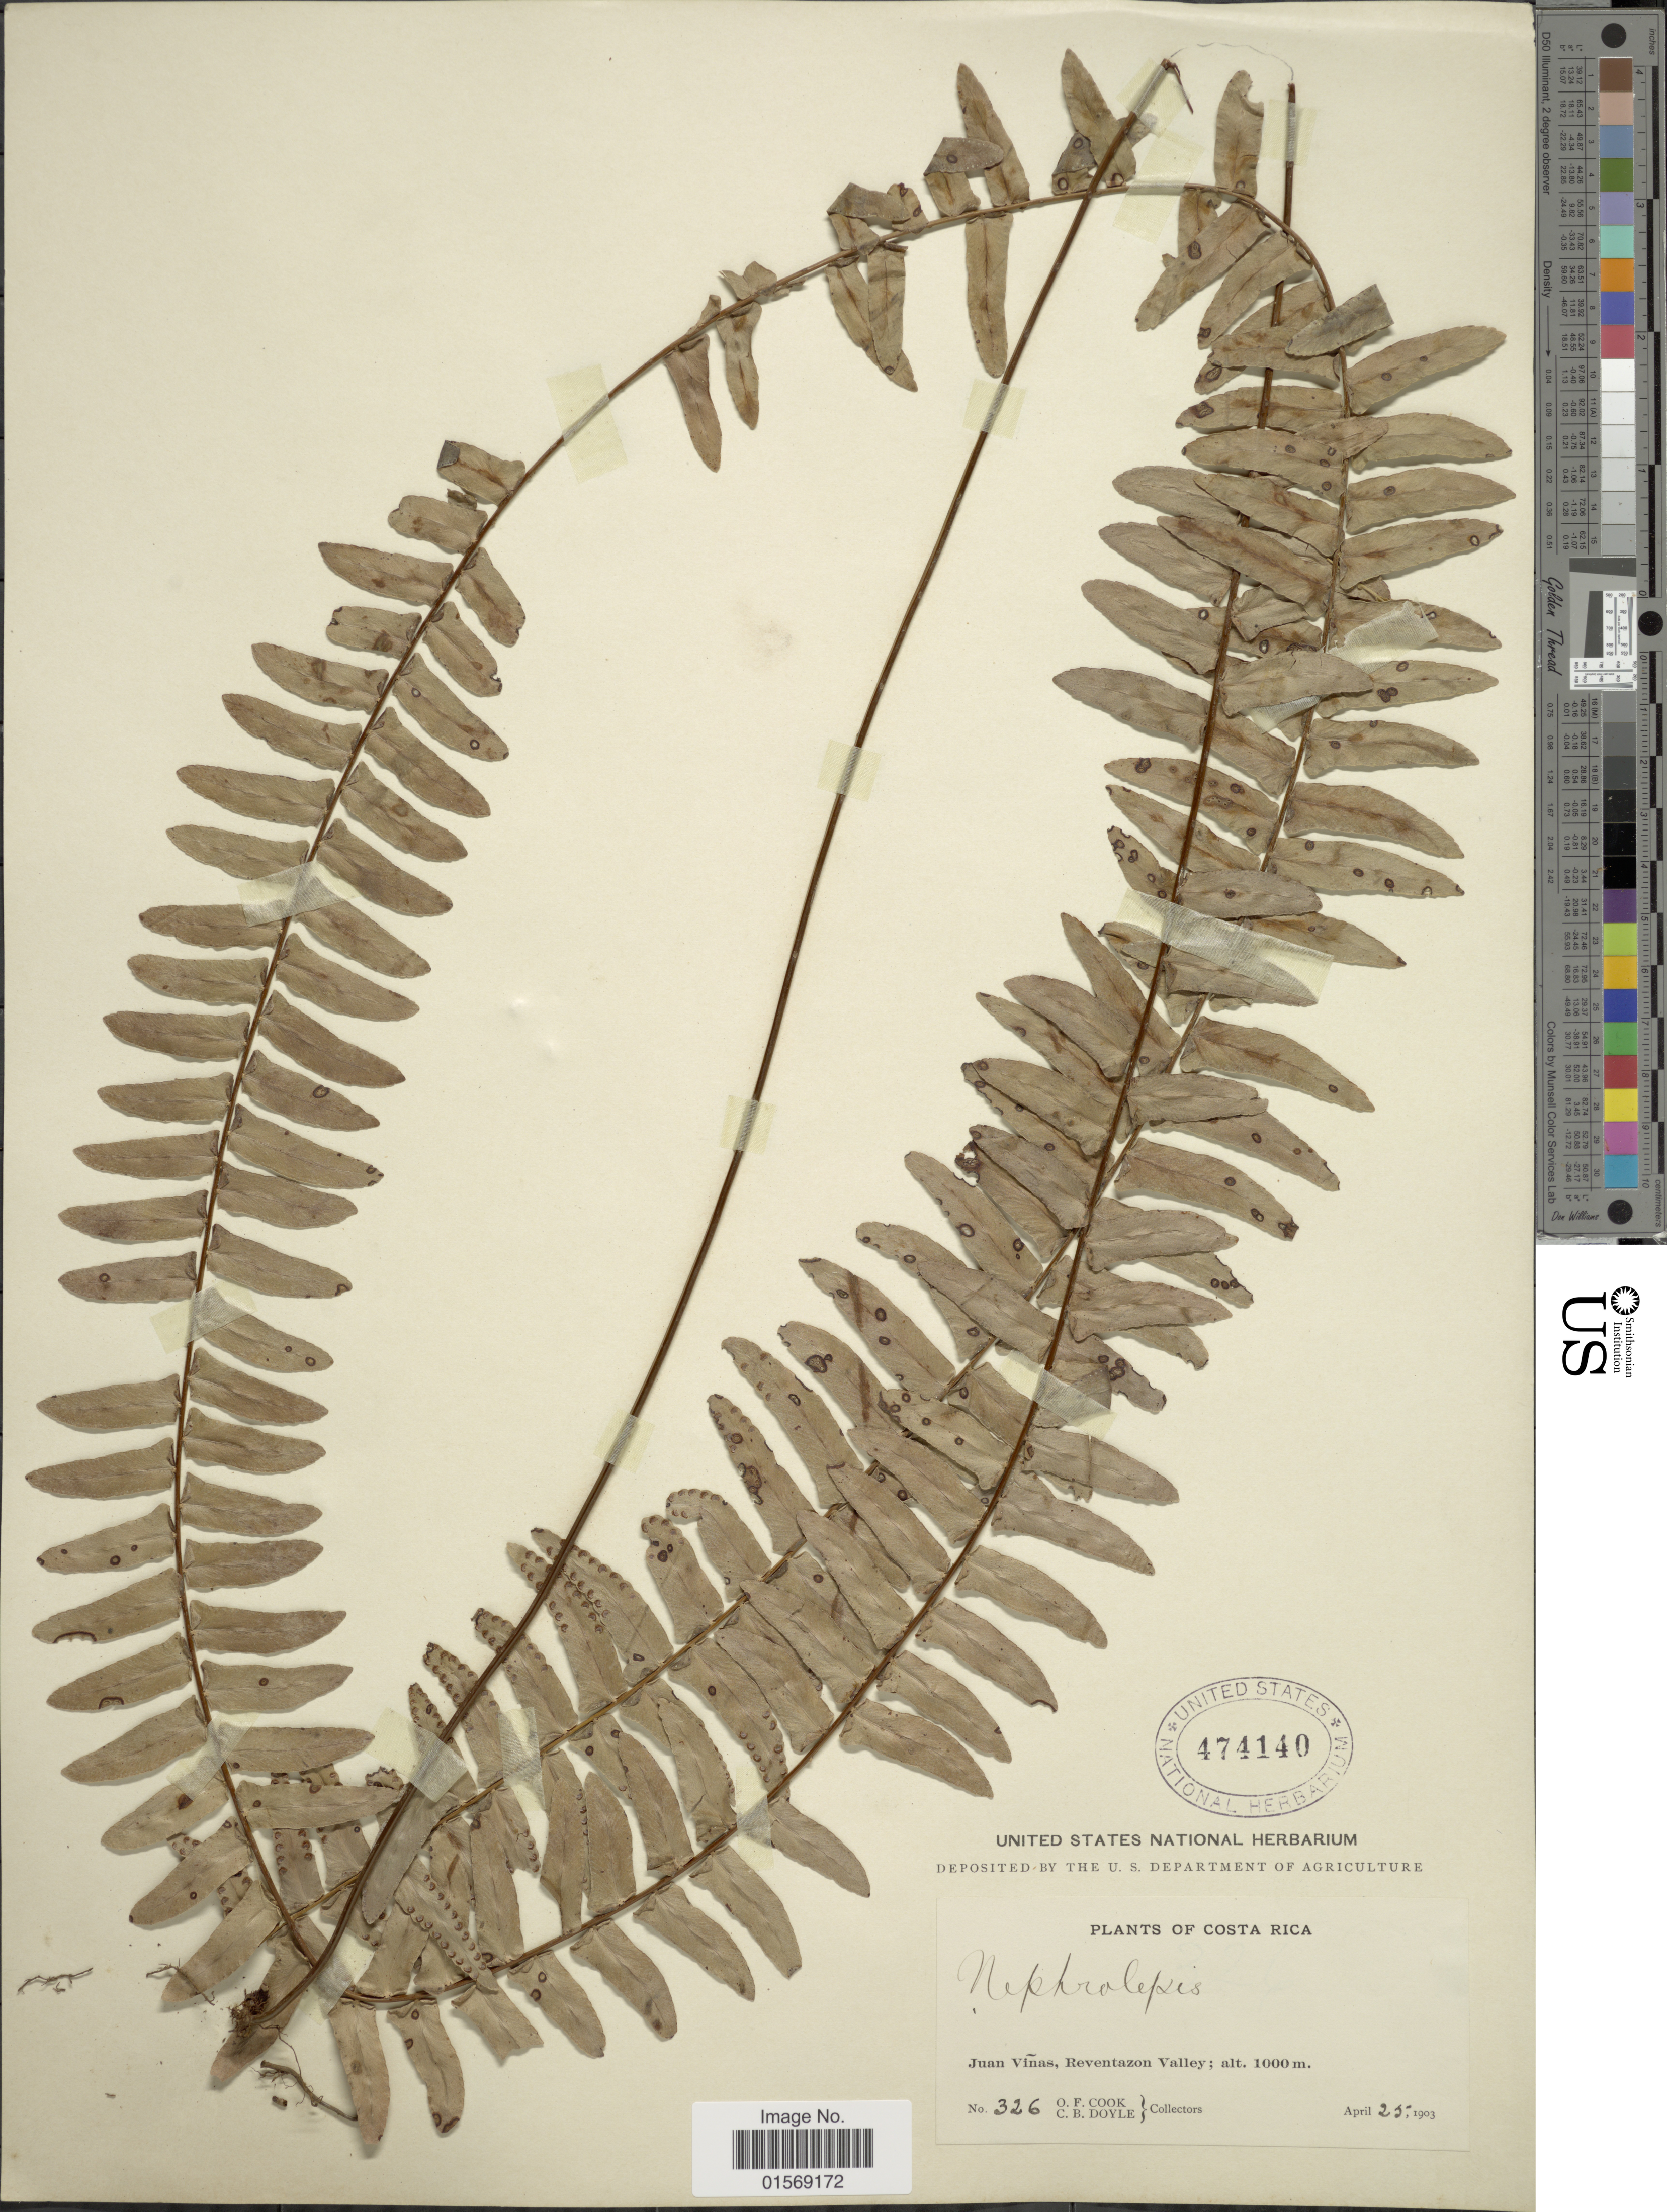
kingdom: Plantae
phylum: Tracheophyta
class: Polypodiopsida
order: Polypodiales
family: Nephrolepidaceae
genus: Nephrolepis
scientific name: Nephrolepis pendula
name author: (Raddi) J. Sm.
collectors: O. F. Cook & C. Doyle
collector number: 326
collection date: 1903-04-25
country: Costa Rica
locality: Costa Rica. Juan Vinas, Reventazon Valley.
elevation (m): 1000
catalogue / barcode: US 474140